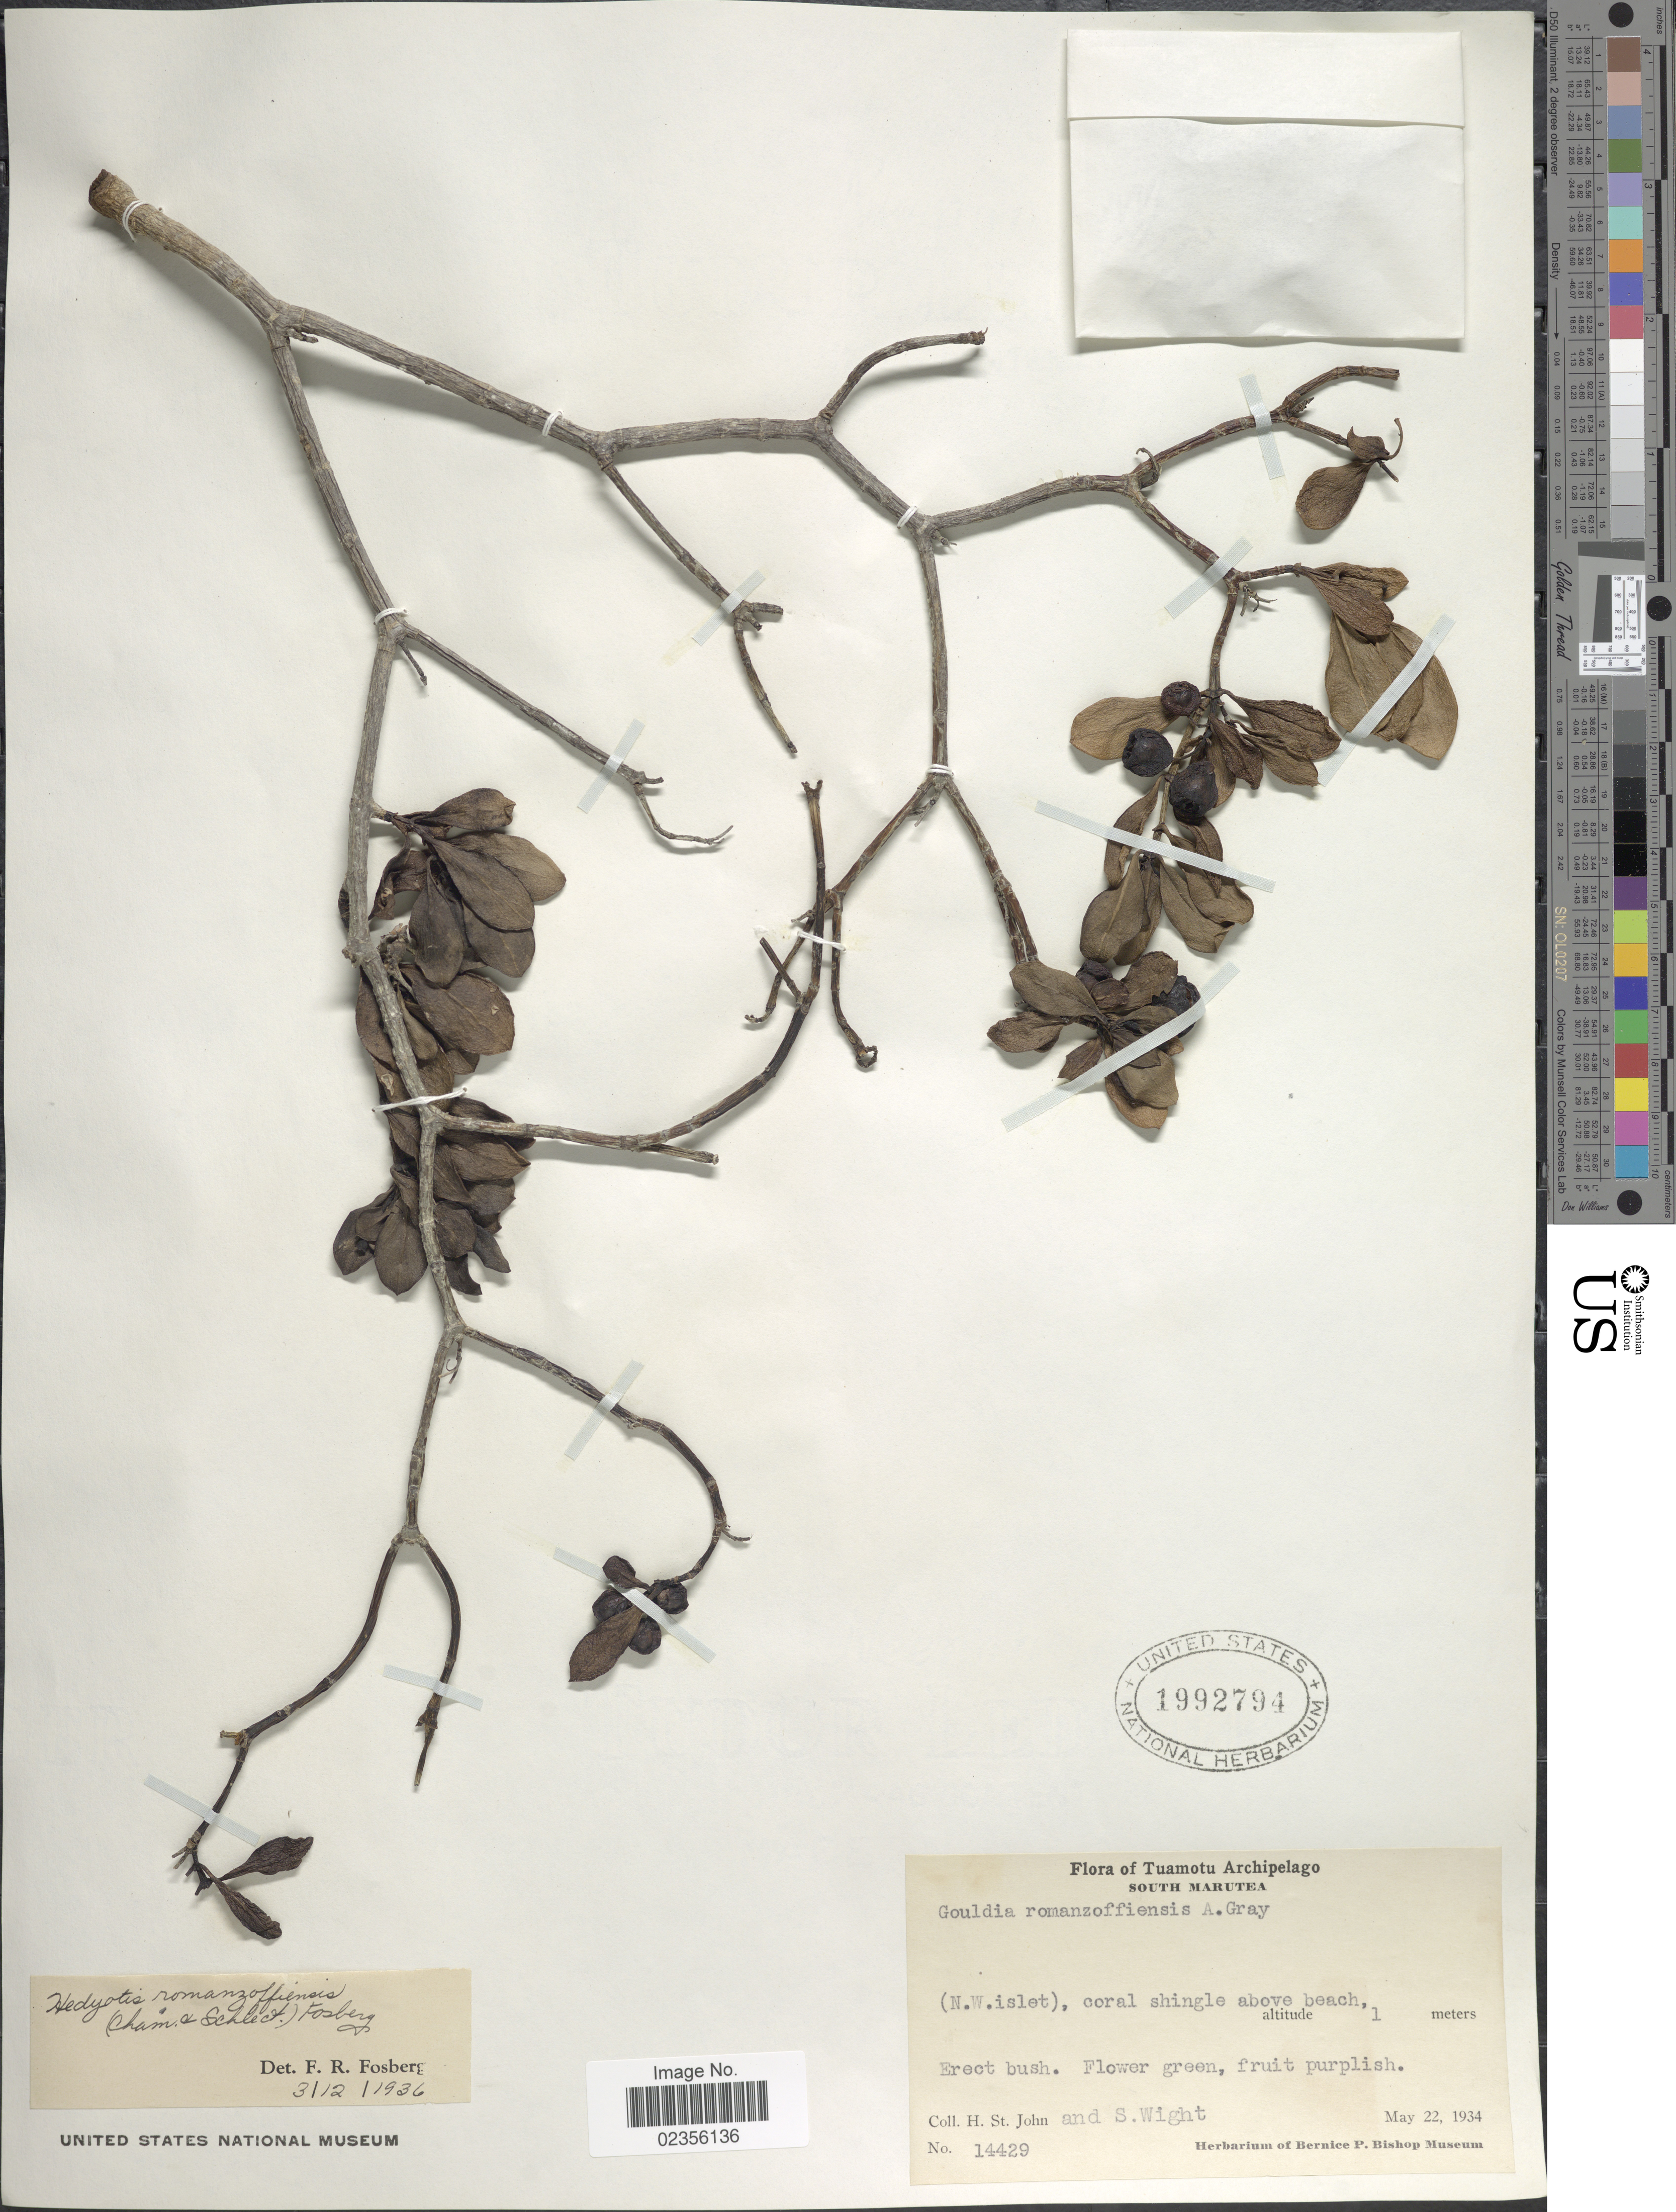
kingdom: Plantae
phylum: Tracheophyta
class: Magnoliopsida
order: Gentianales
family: Rubiaceae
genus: Kadua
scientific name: Kadua romanzoffiensis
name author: Cham. & Schltdl.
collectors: H. St. John & S. G. Wight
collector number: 14429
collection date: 1934-05-22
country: French Polynesia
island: Marutea South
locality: Tuamotu Archipelago. South Marutea. (N.W. islet), coral shingle above beach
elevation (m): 1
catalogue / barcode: US 1992794